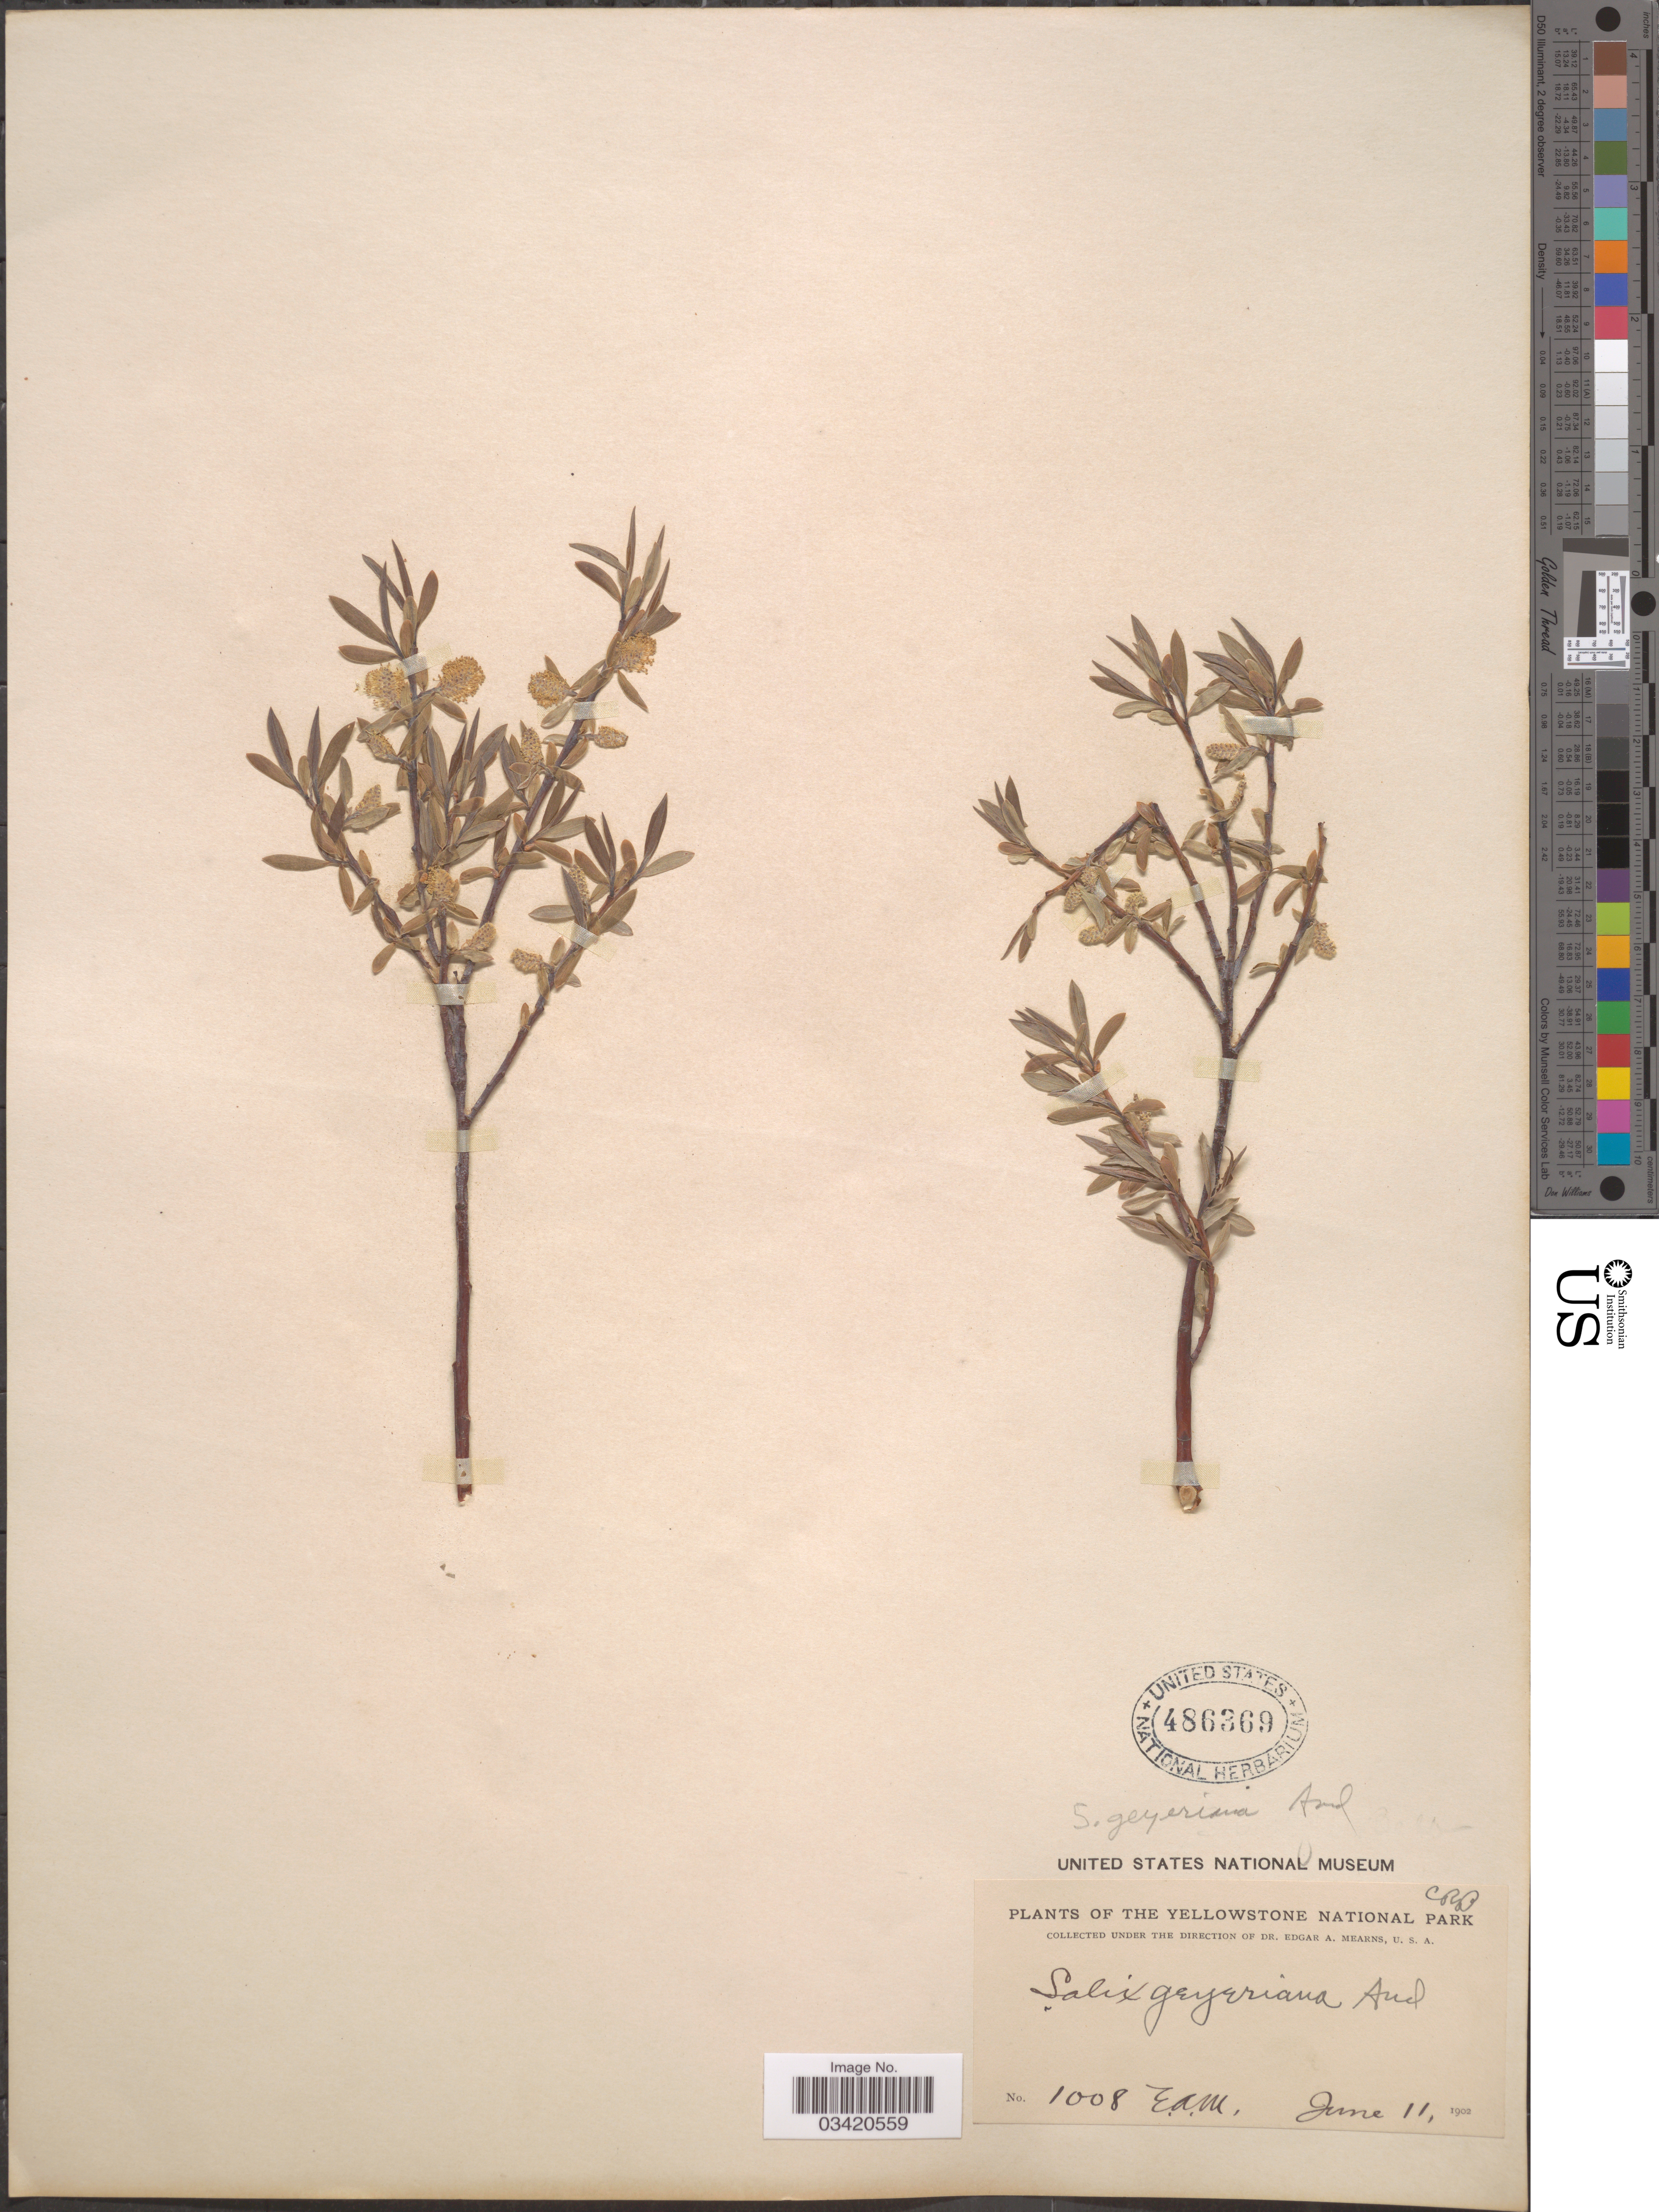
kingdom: Plantae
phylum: Tracheophyta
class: Magnoliopsida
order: Malpighiales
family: Salicaceae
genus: Salix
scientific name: Salix geyeriana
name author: Andersson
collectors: E. A. Mearns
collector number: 1008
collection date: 1902-06-11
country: United States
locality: The Yellowstone National Park.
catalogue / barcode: US 486369